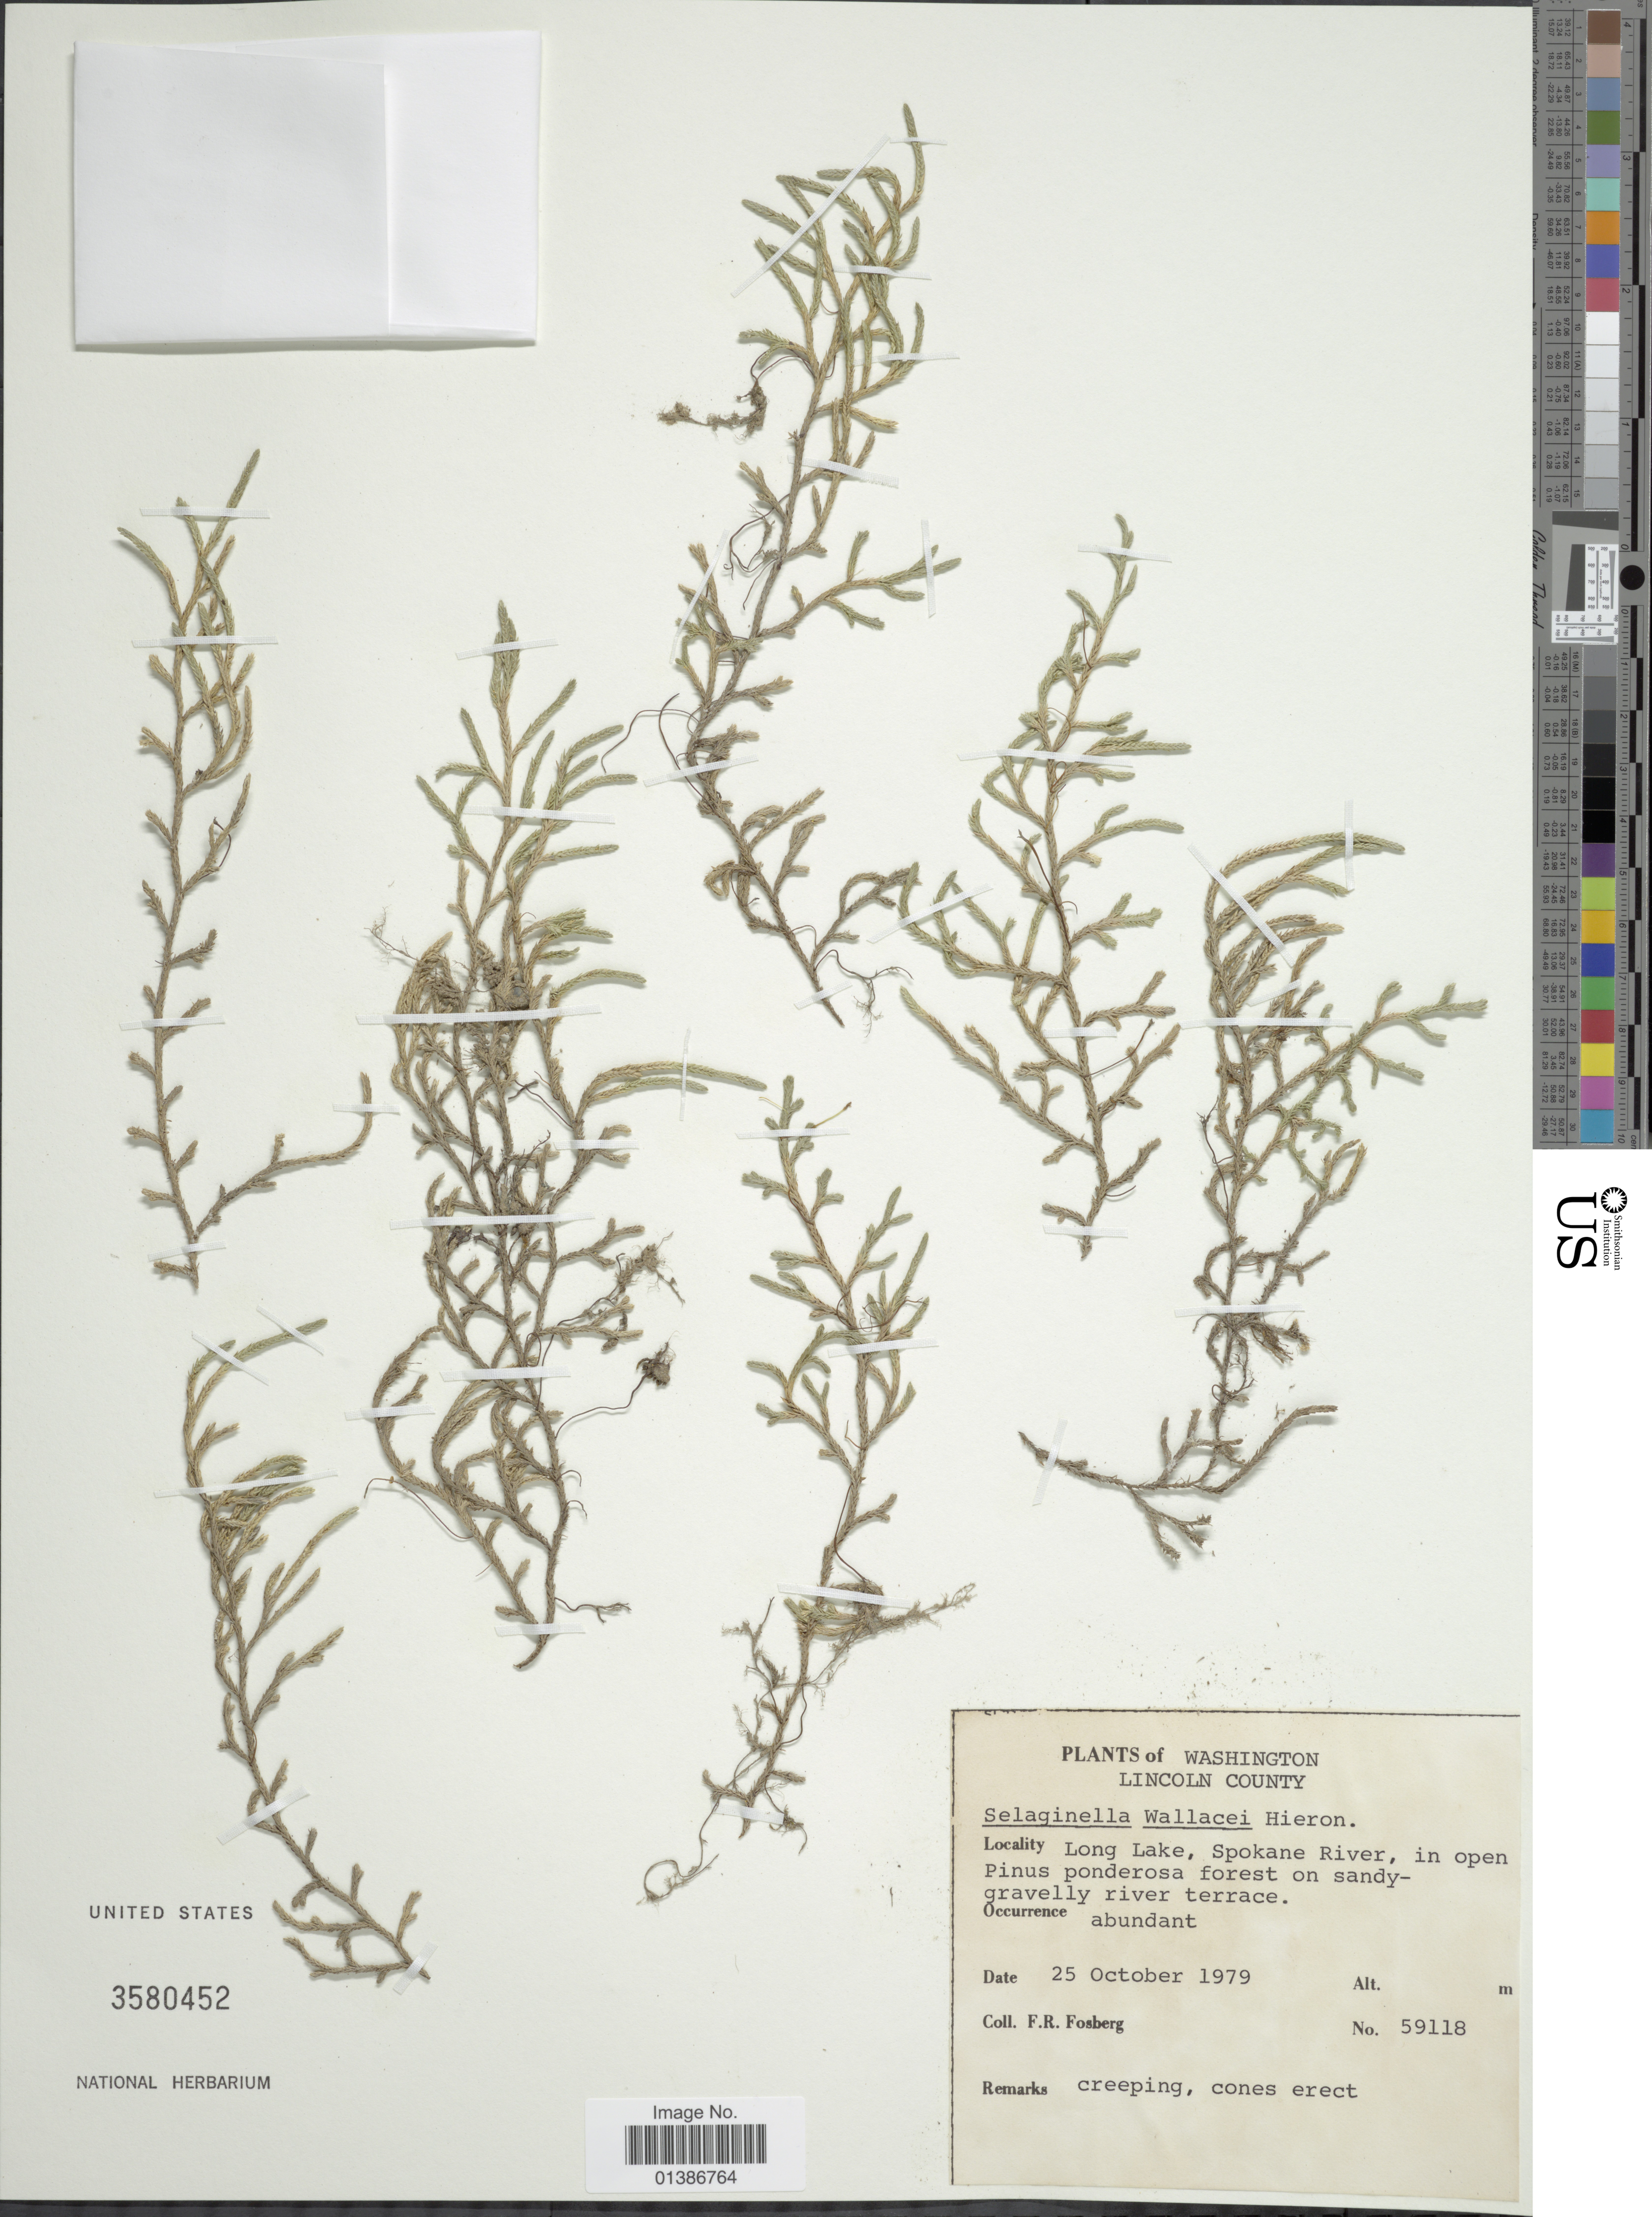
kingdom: Plantae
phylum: Tracheophyta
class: Lycopodiopsida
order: Selaginellales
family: Selaginellaceae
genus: Selaginella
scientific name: Selaginella wallacei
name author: Hieron.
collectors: F. R. Fosberg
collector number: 59118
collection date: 1979-10-25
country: United States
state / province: Washington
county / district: Lincoln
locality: Lincoln County. Long Lake, Spokane River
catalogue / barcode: US 3580452